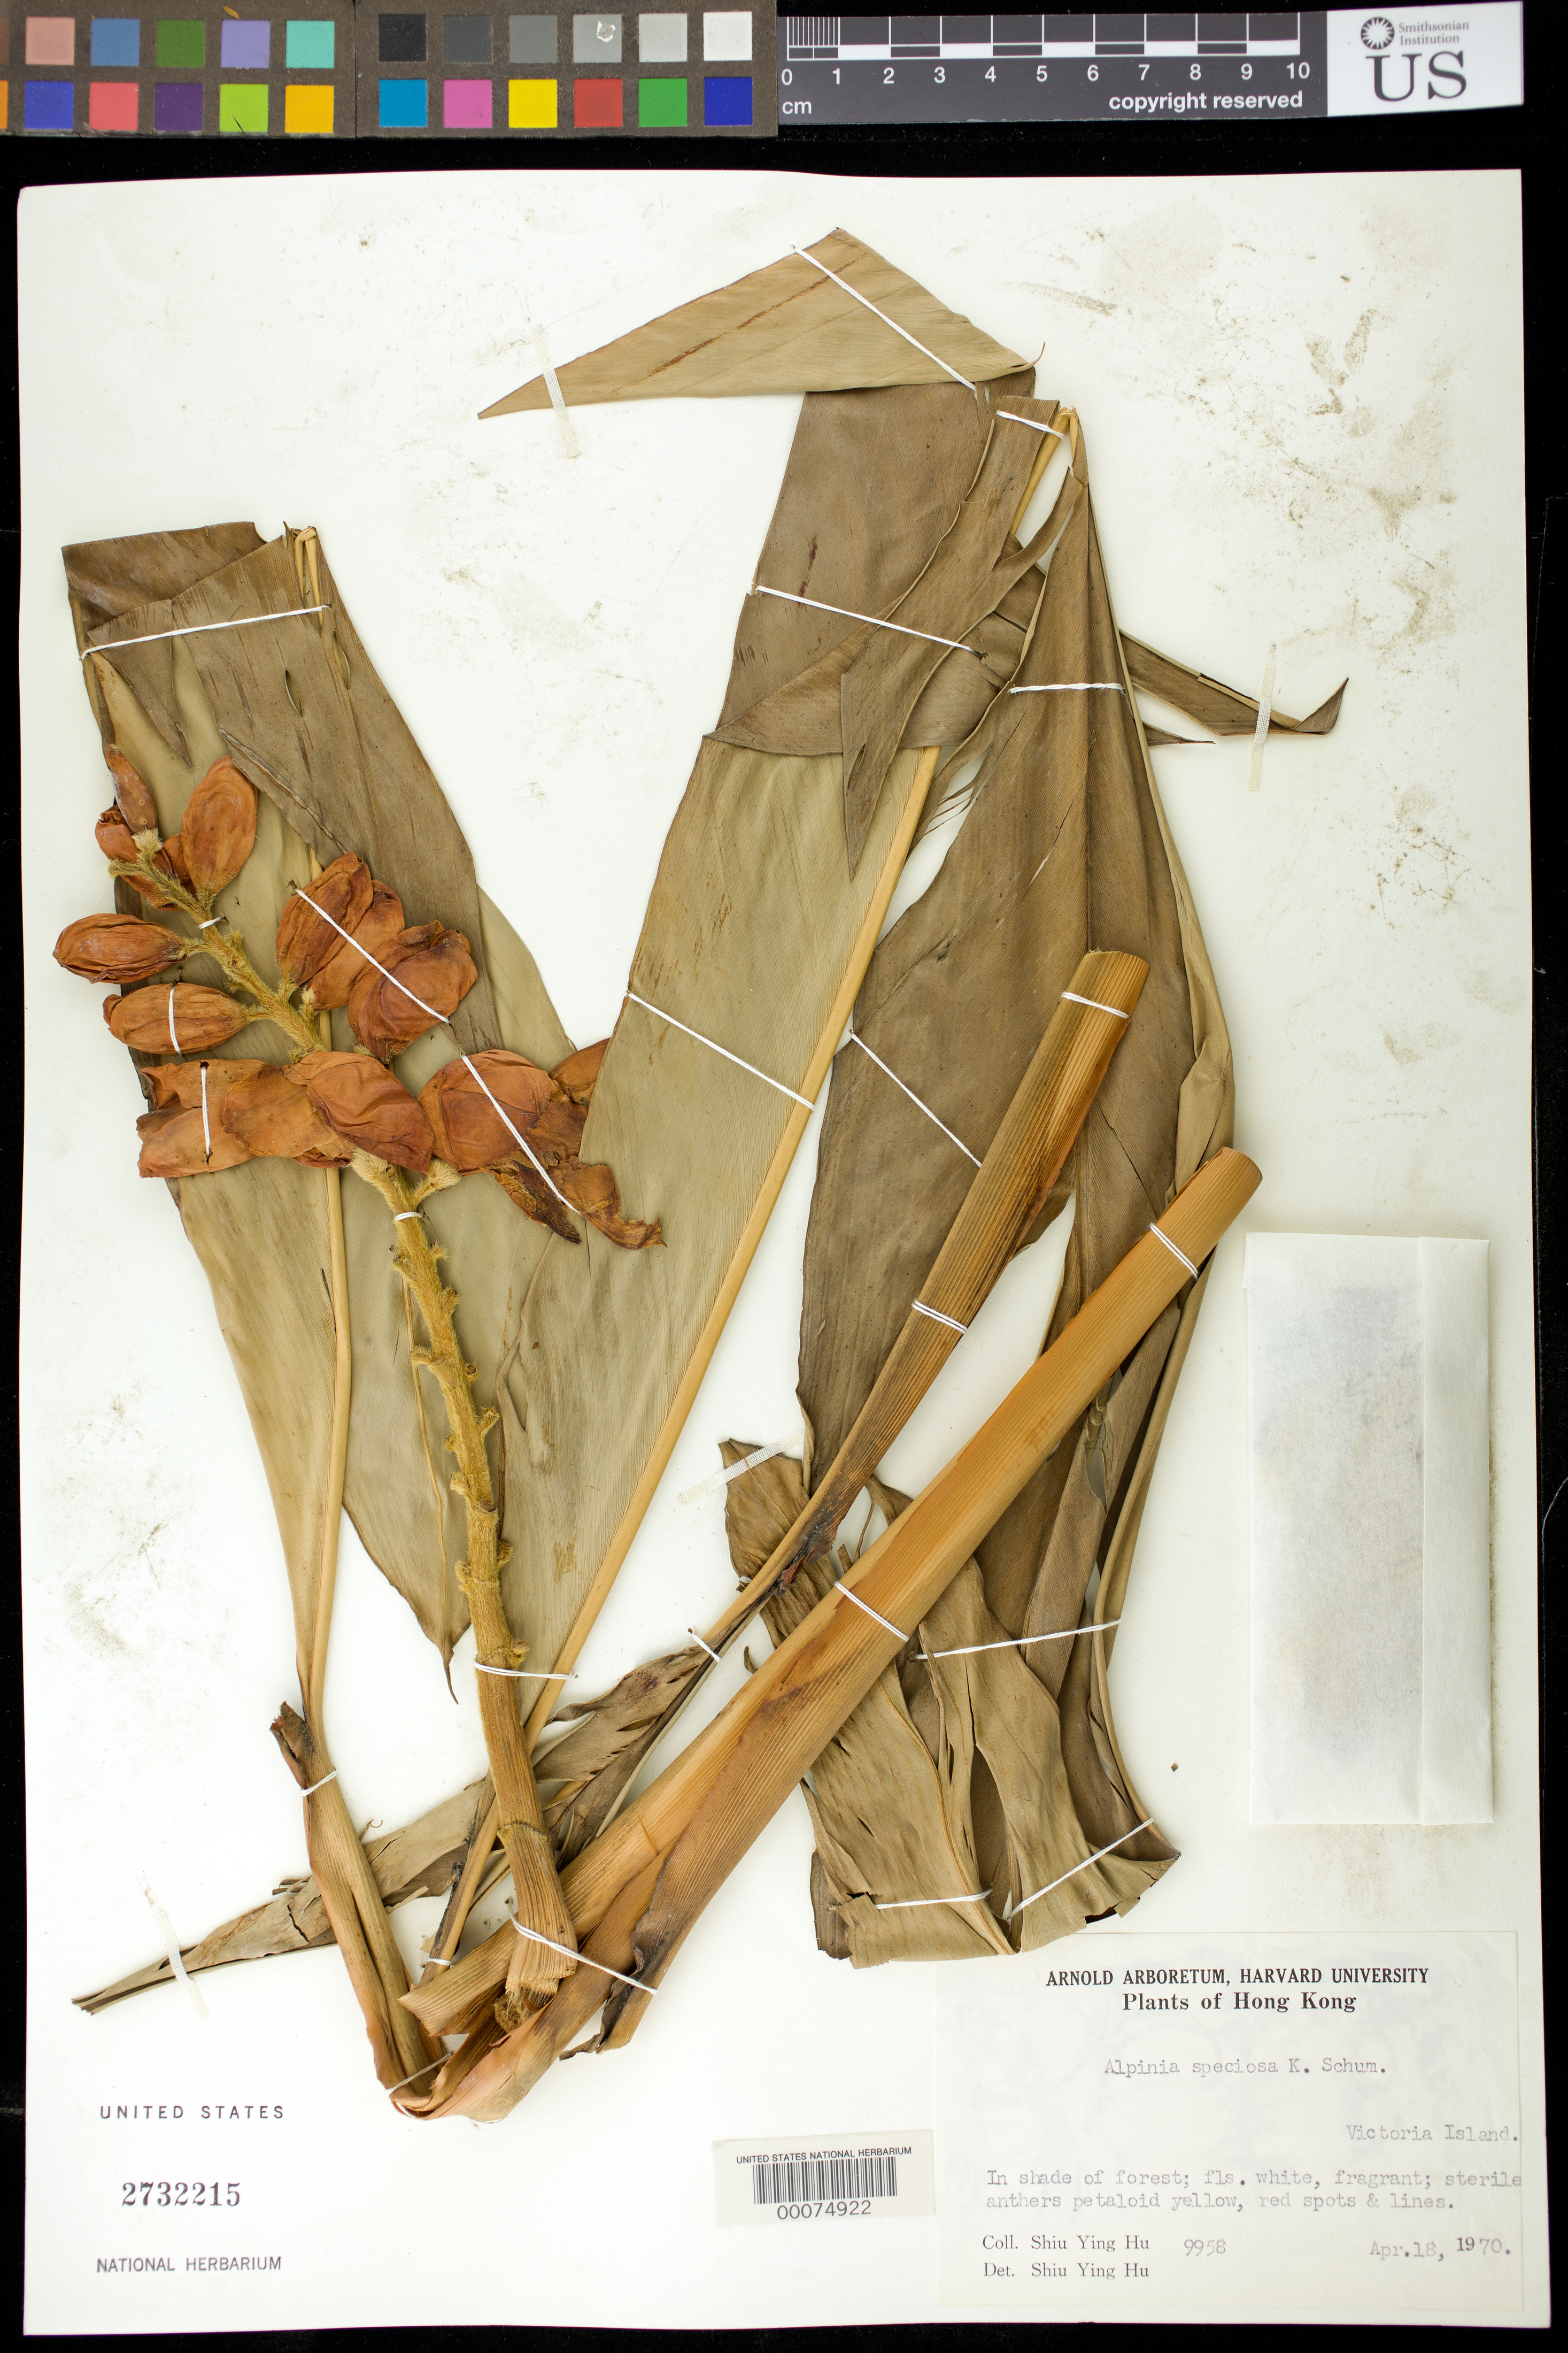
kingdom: Plantae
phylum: Tracheophyta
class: Liliopsida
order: Zingiberales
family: Zingiberaceae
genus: Alpinia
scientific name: Alpinia zerumbet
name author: (Pers.) B.L. Burtt & R.M. Sm.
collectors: S. Y. Hu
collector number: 9958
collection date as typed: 18 Apr 1970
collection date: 1970-04-18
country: China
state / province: Hong Kong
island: Hong Kong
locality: Victoria island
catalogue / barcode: US 2732215